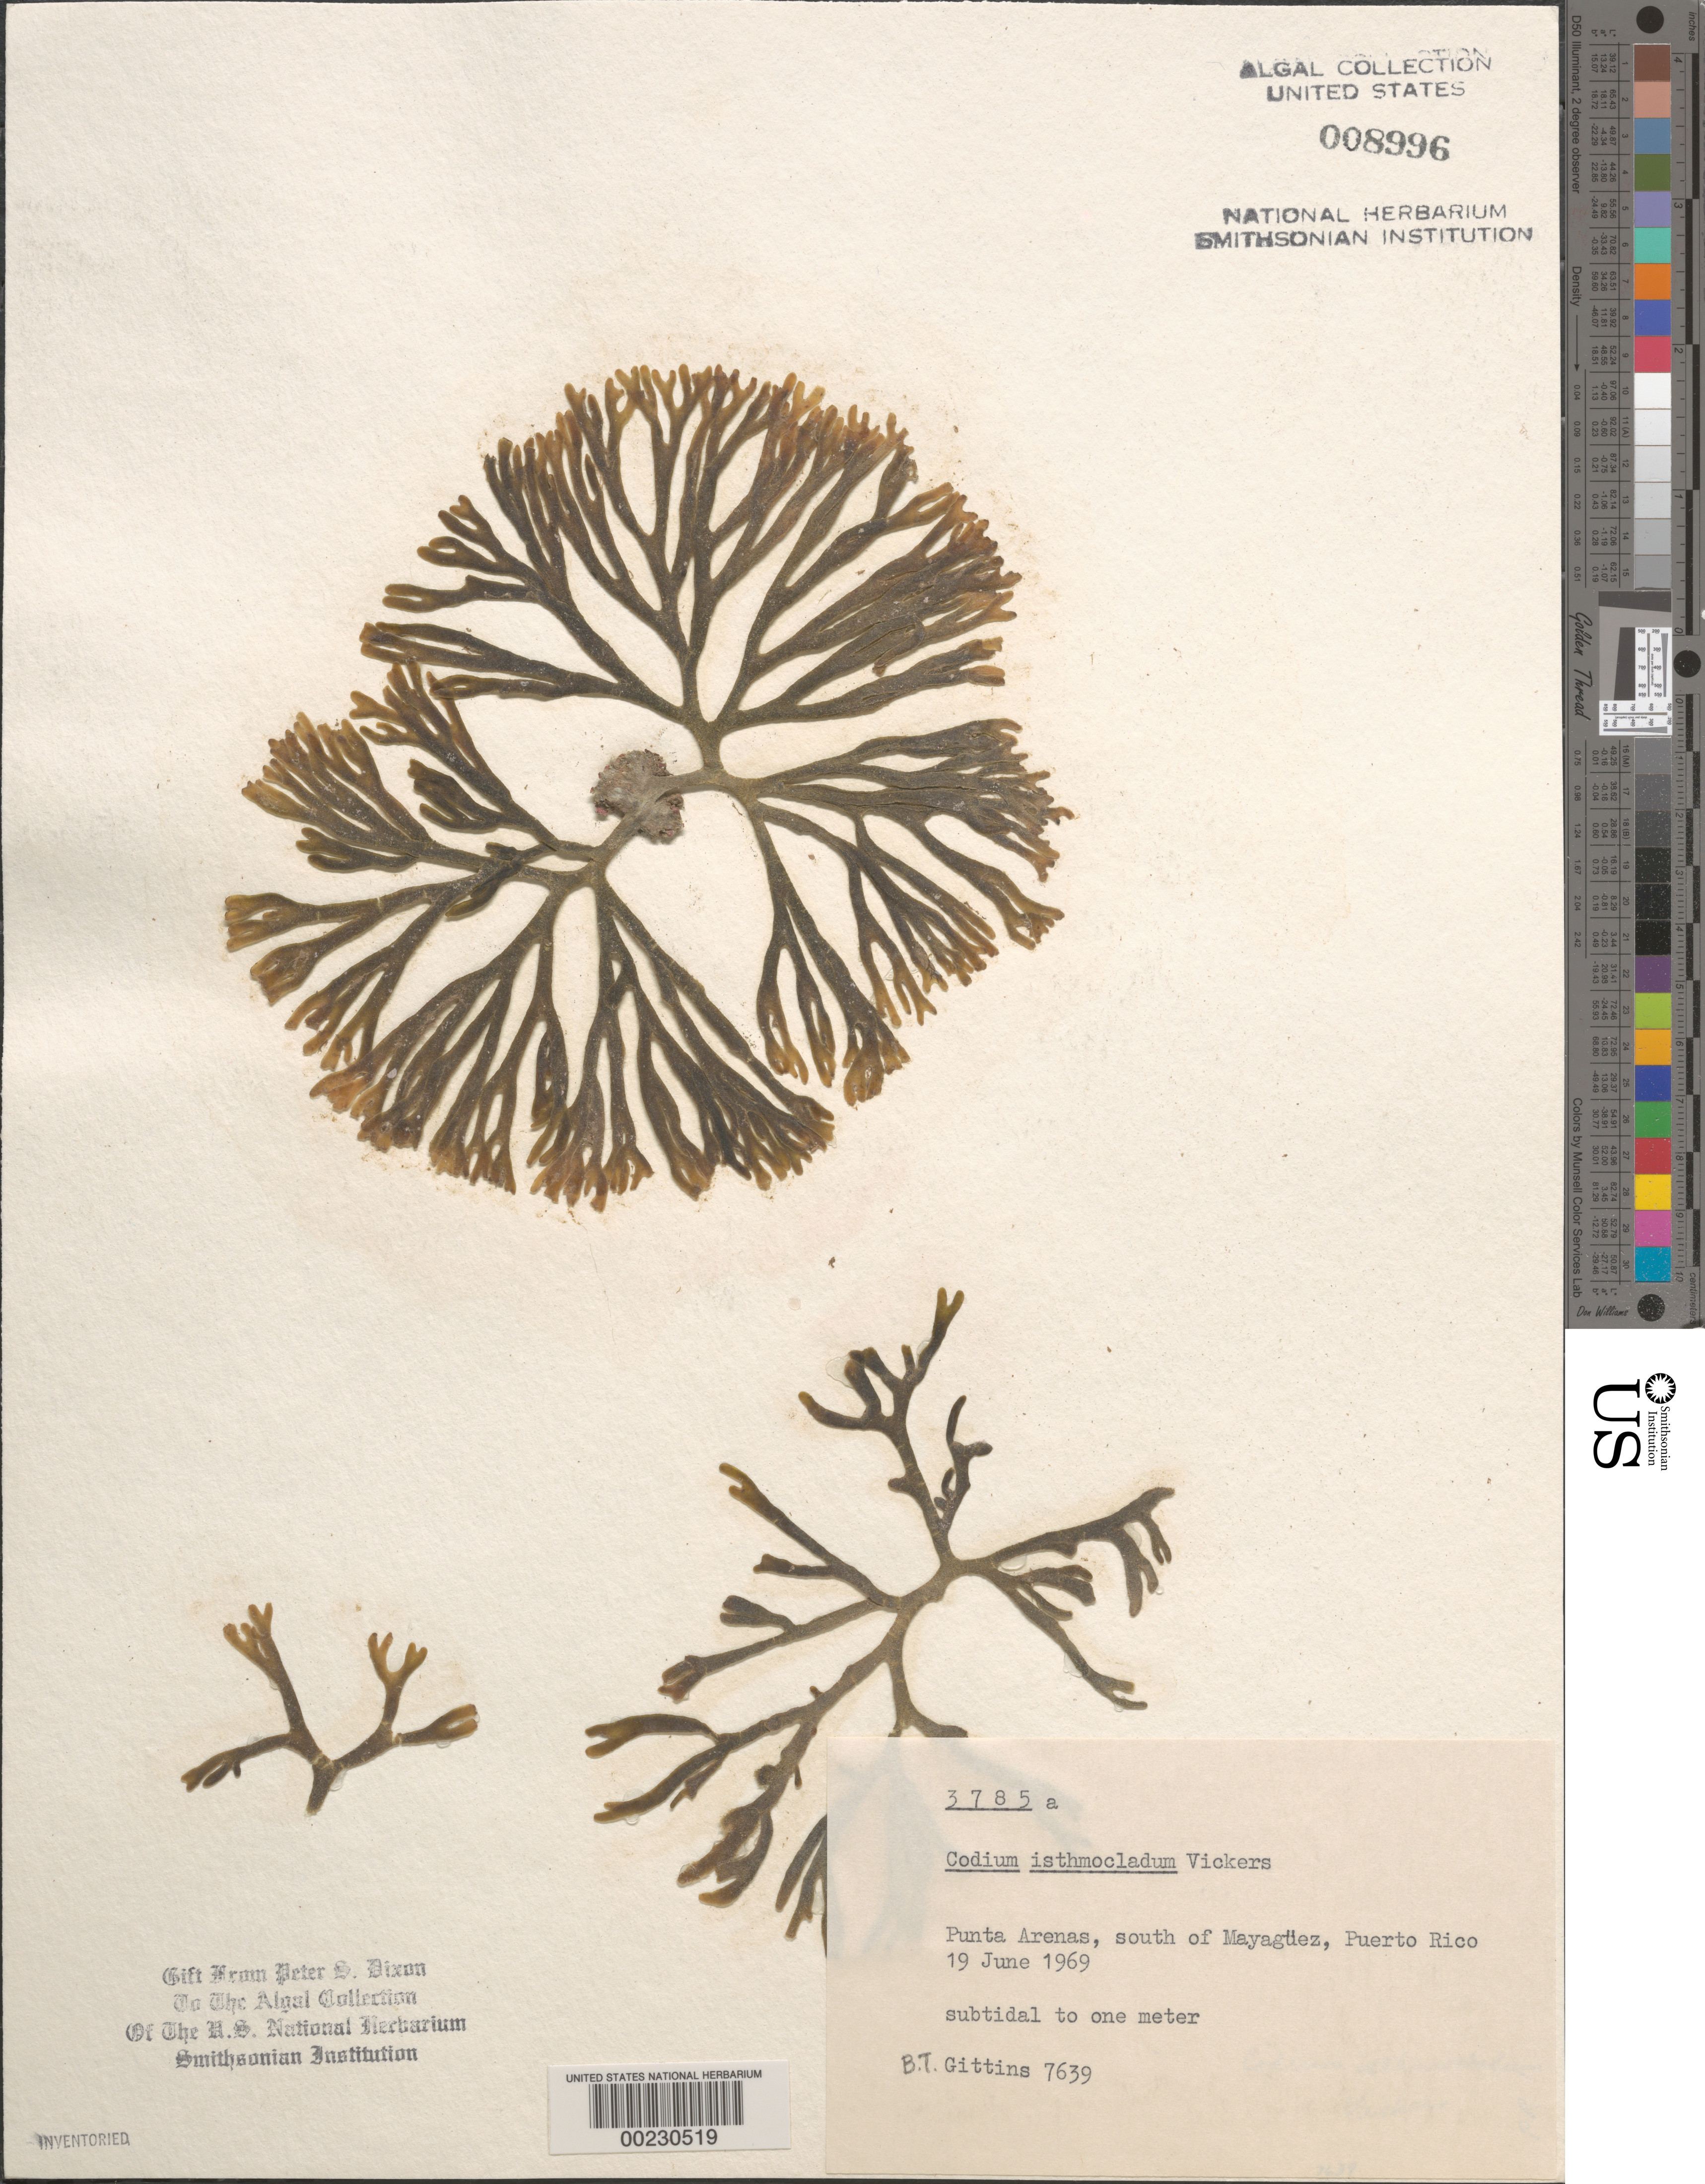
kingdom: Plantae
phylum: Chlorophyta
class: Ulvophyceae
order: Bryopsidales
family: Codiaceae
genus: Codium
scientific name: Codium isthmocladum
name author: Vickers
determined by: Dixon, P. S.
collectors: B. Gittins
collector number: BTG 7639 & PSD 3785A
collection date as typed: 19 Jun 1969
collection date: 1969-06-19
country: Puerto Rico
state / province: Mayaguez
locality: Punta arenas, south of mayaguez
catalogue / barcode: US 8996